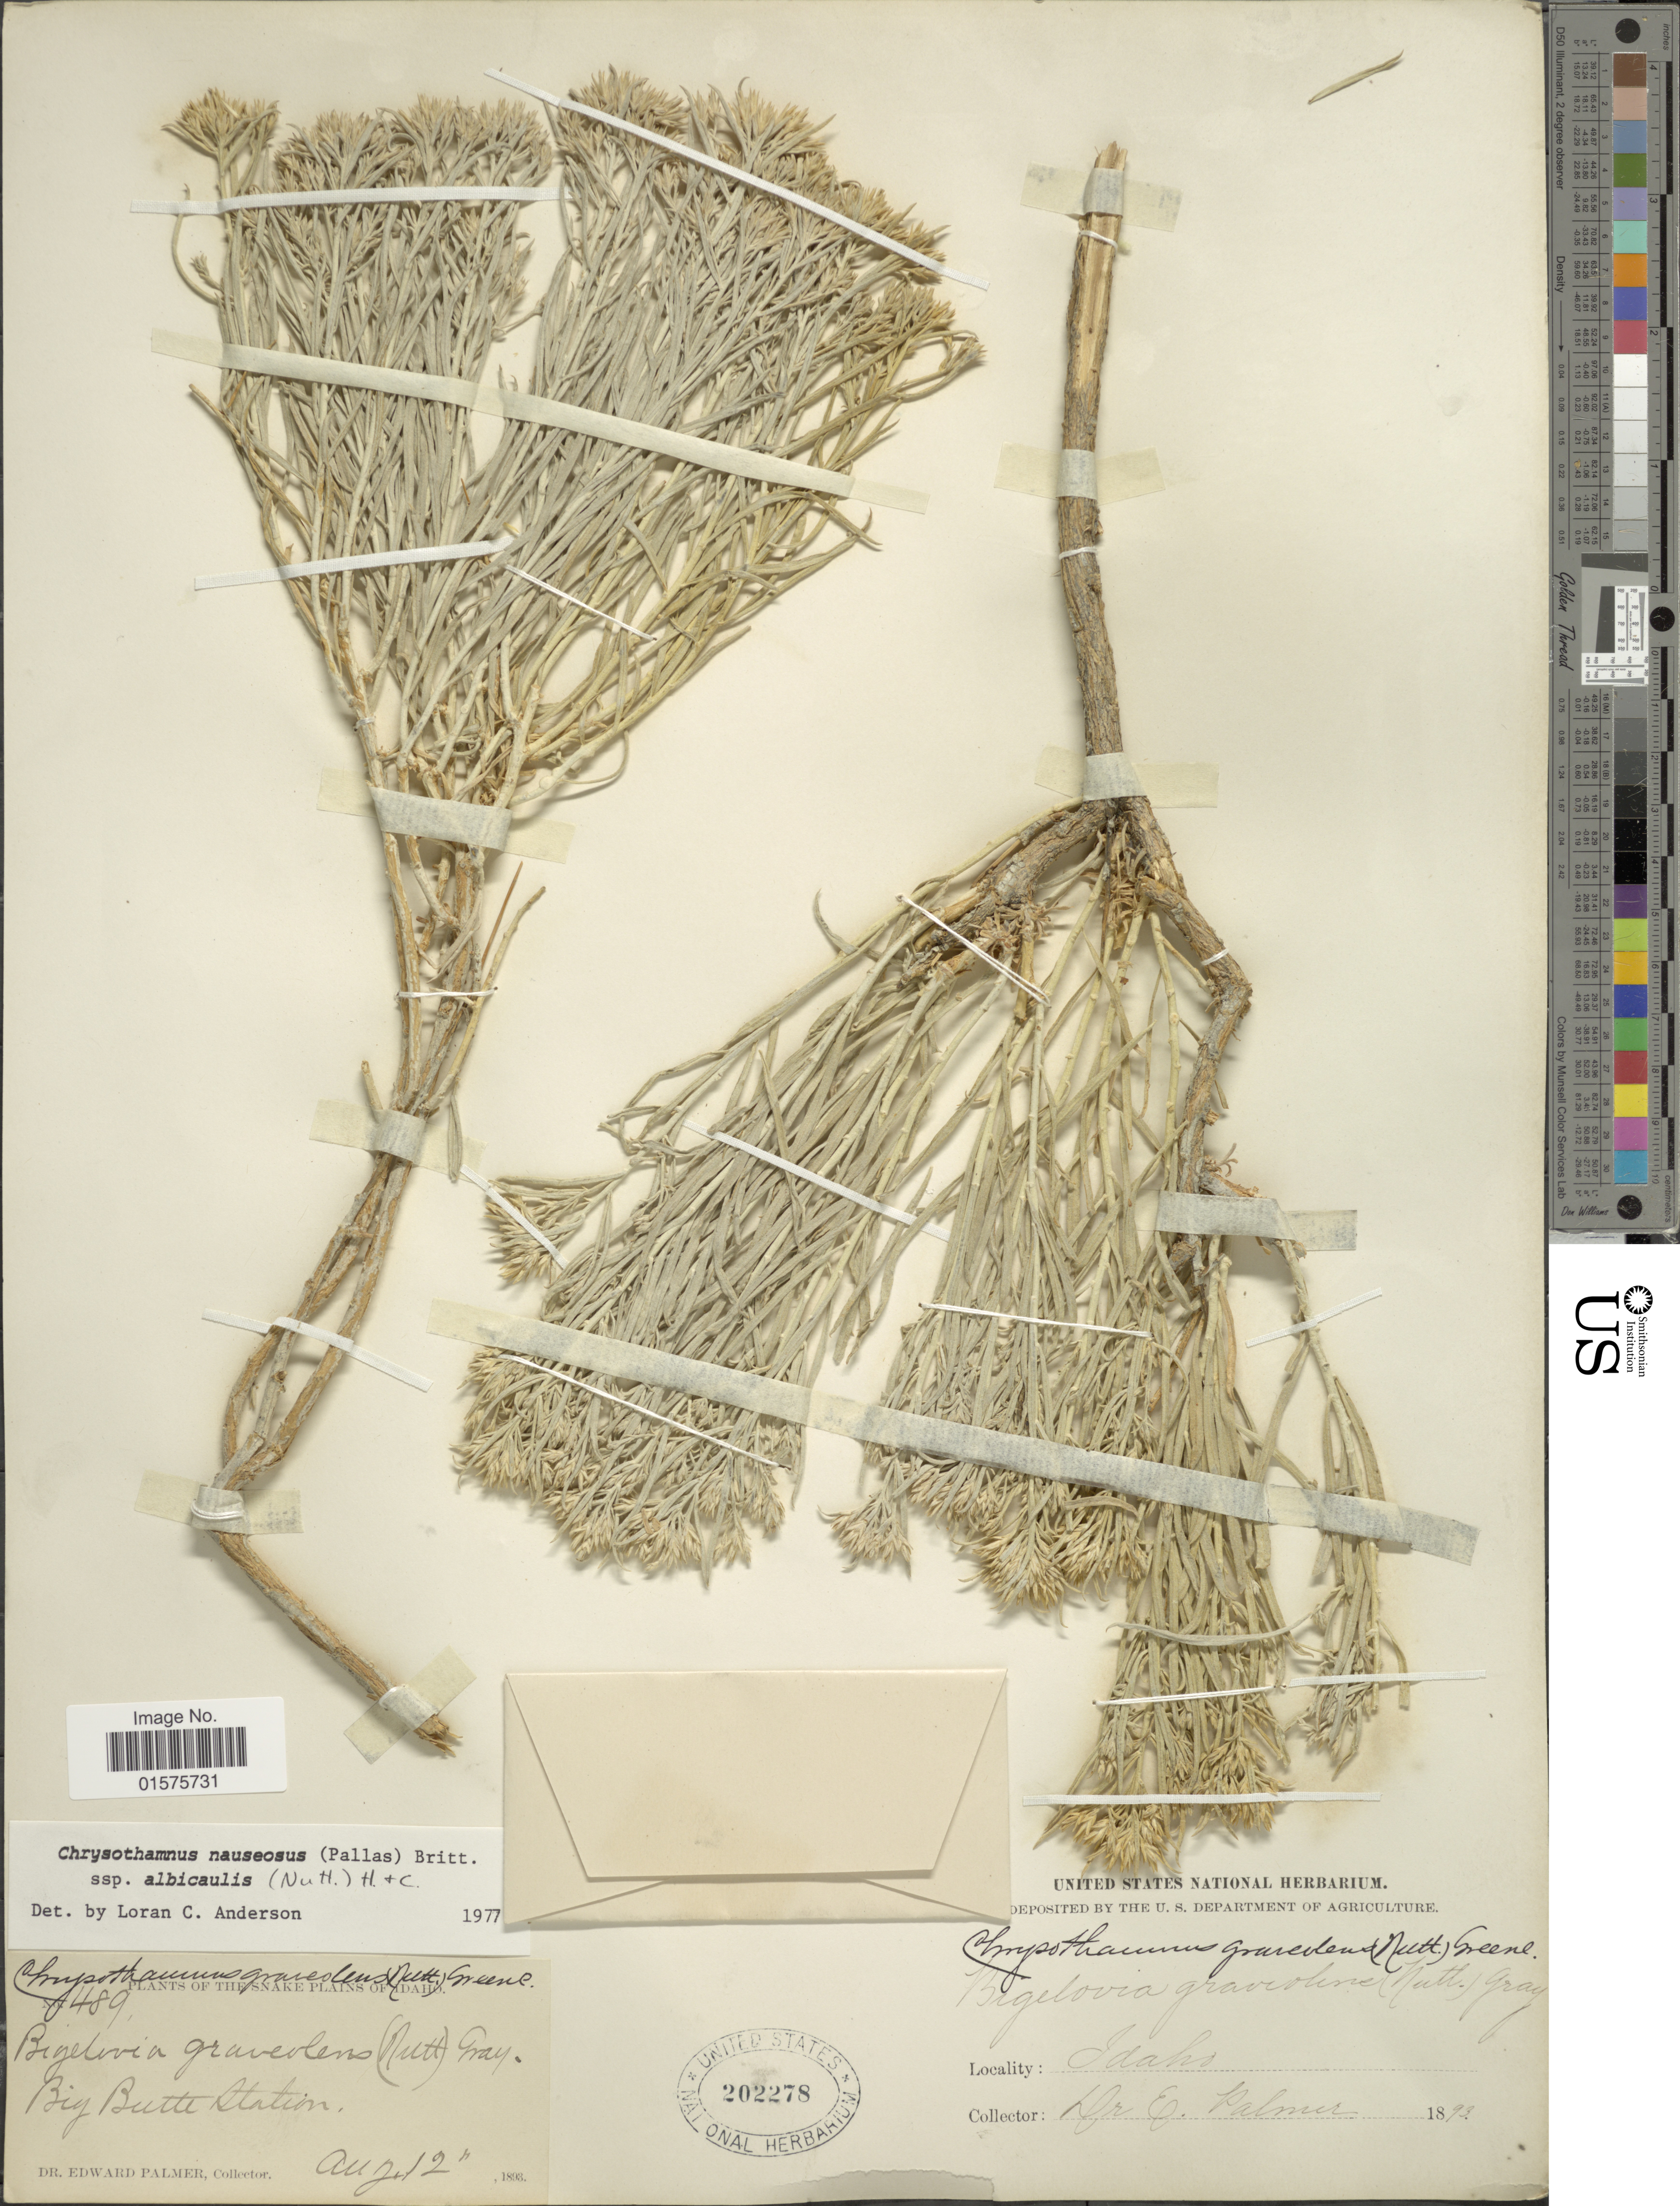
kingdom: Plantae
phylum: Tracheophyta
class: Magnoliopsida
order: Asterales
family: Asteraceae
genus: Ericameria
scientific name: Ericameria nauseosa var. speciosa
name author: (Nutt.) G.L. Nesom & G.I. Baird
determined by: Urbatsch, Lowell E., Curator (LSU), Louisiana State University (UNITED STATES)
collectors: E. Palmer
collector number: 489*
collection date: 1893-08-12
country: United States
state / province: Idaho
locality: Snake Plains. Big Butte Station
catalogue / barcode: US 202278